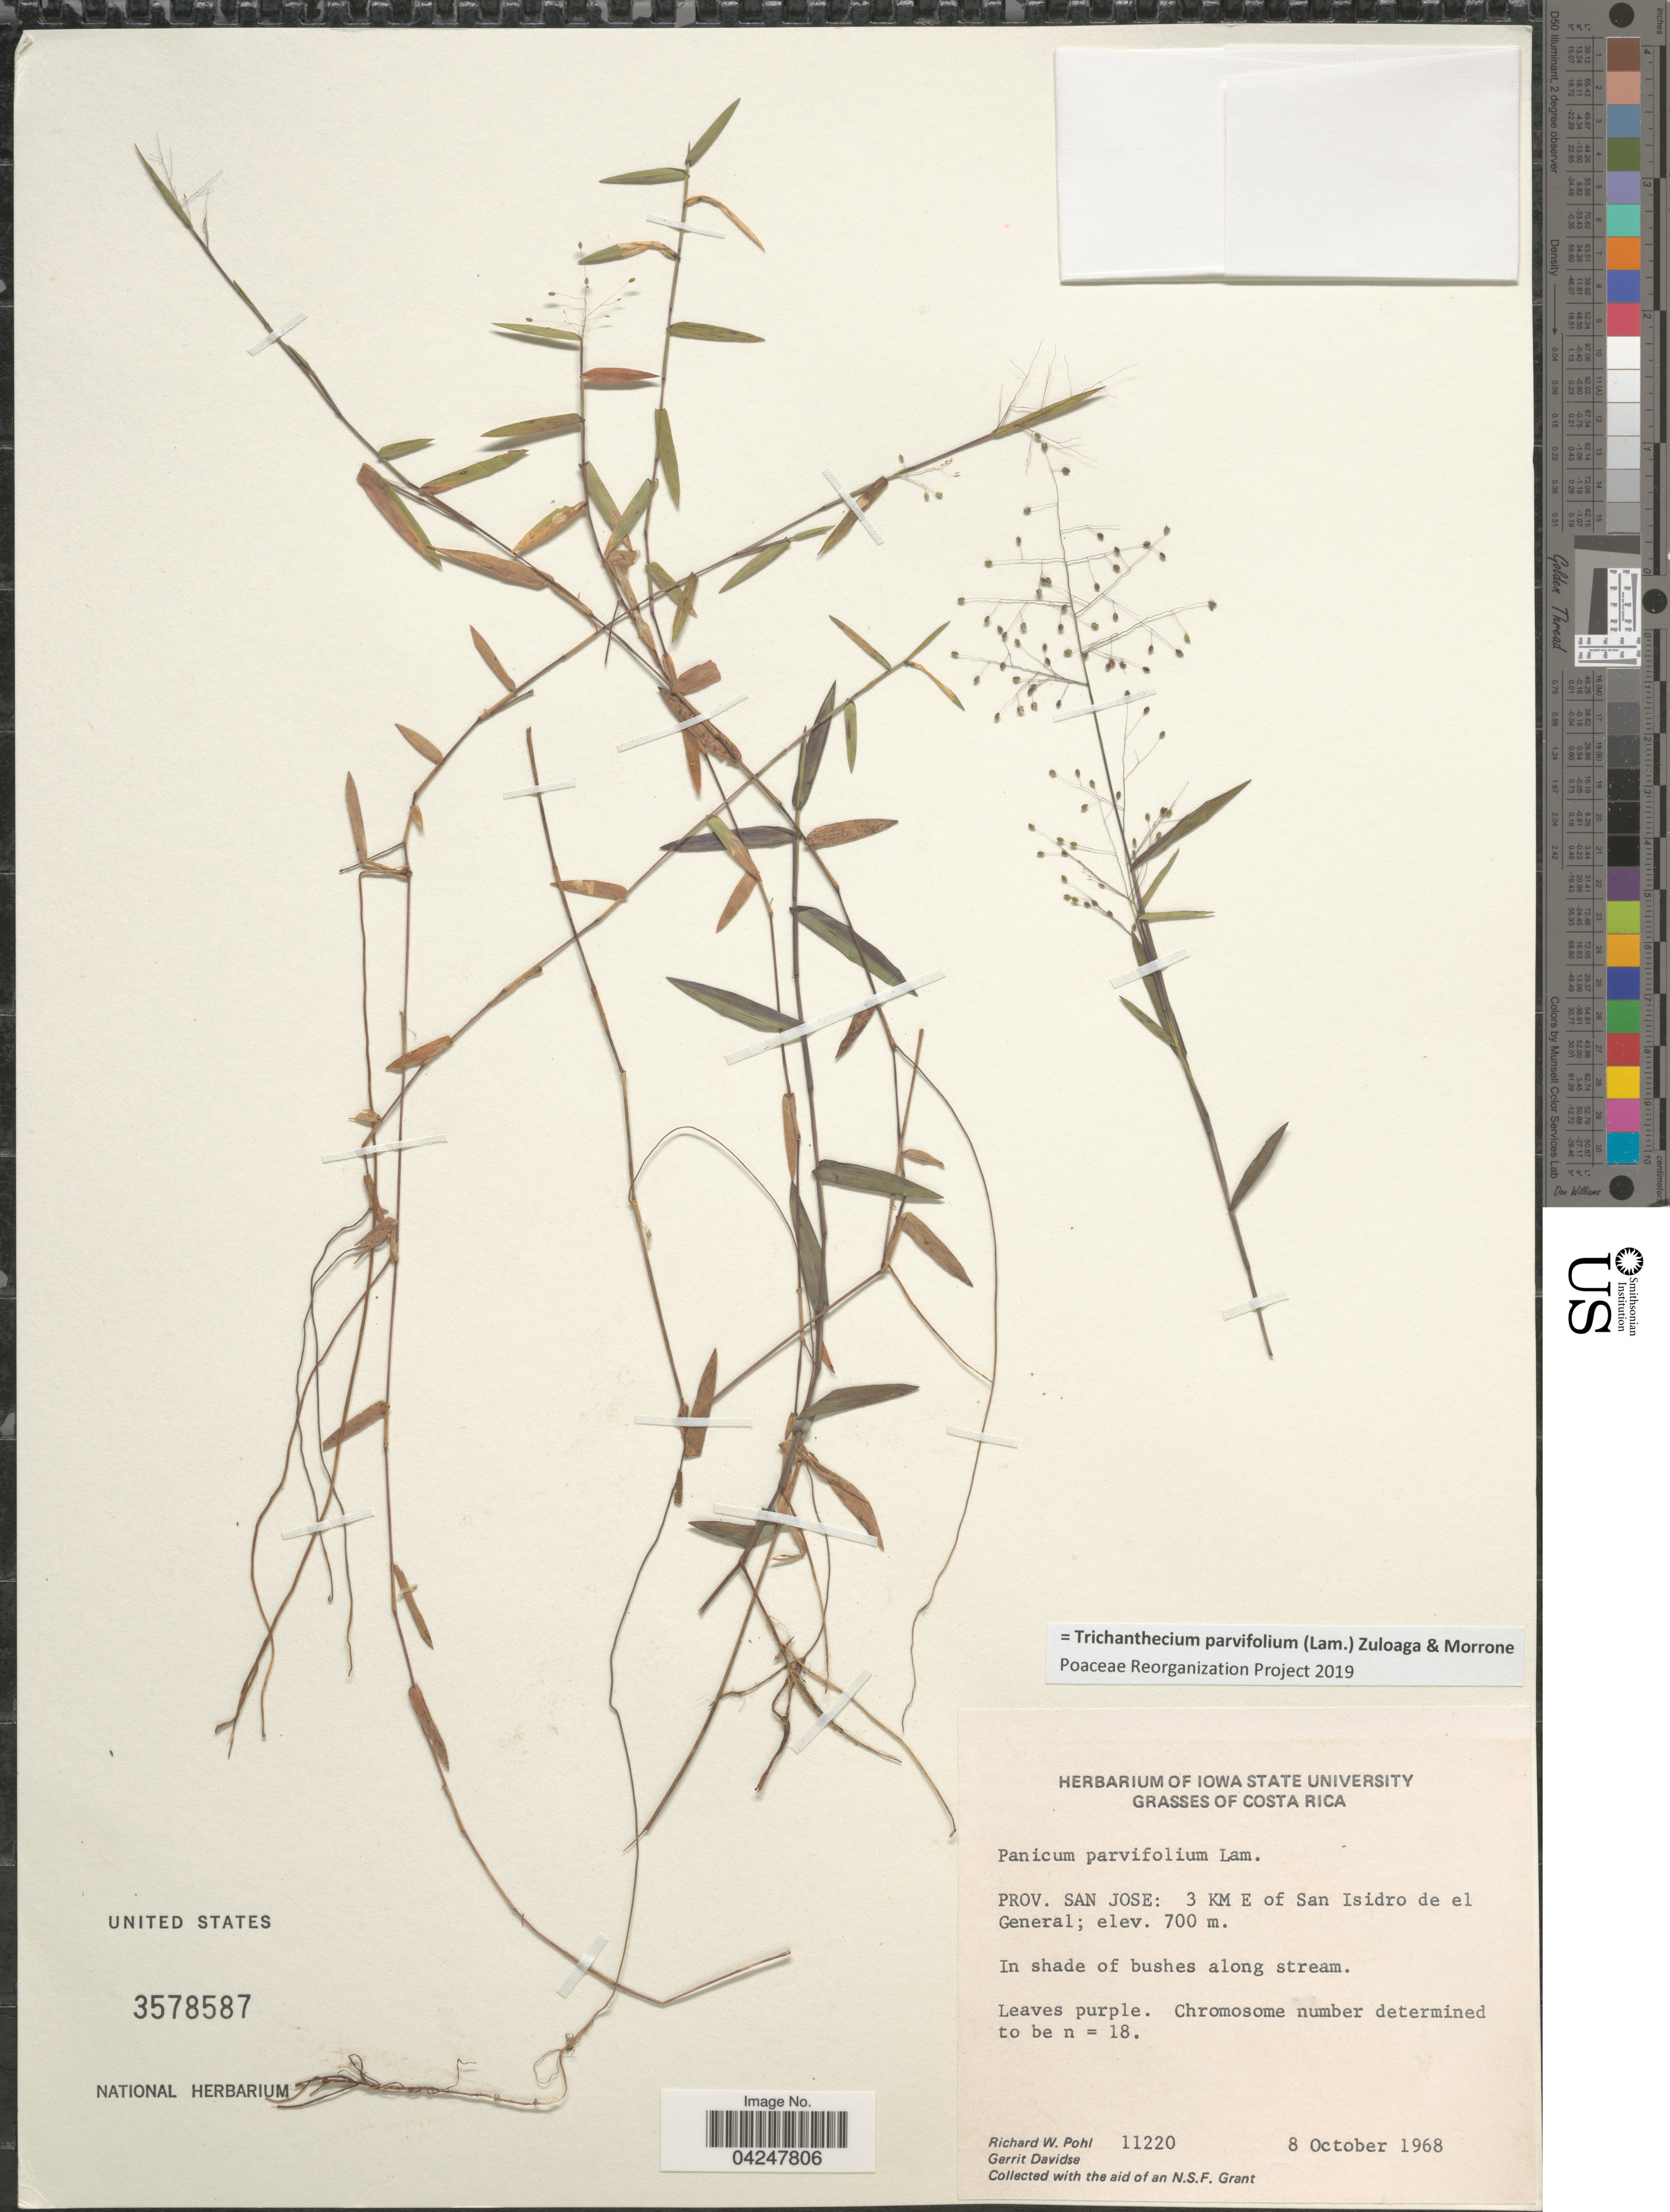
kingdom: Plantae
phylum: Tracheophyta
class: Liliopsida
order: Poales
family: Poaceae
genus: Trichanthecium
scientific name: Trichanthecium parvifolium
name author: (Lam.) Zuloaga & Morrone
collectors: R. W. Pohl & G. Davidse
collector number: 11220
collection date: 1968-10-08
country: Costa Rica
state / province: San José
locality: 3 Km E of San Isidoro de el General. In sahde of bushes along stream.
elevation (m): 700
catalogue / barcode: US 3578587